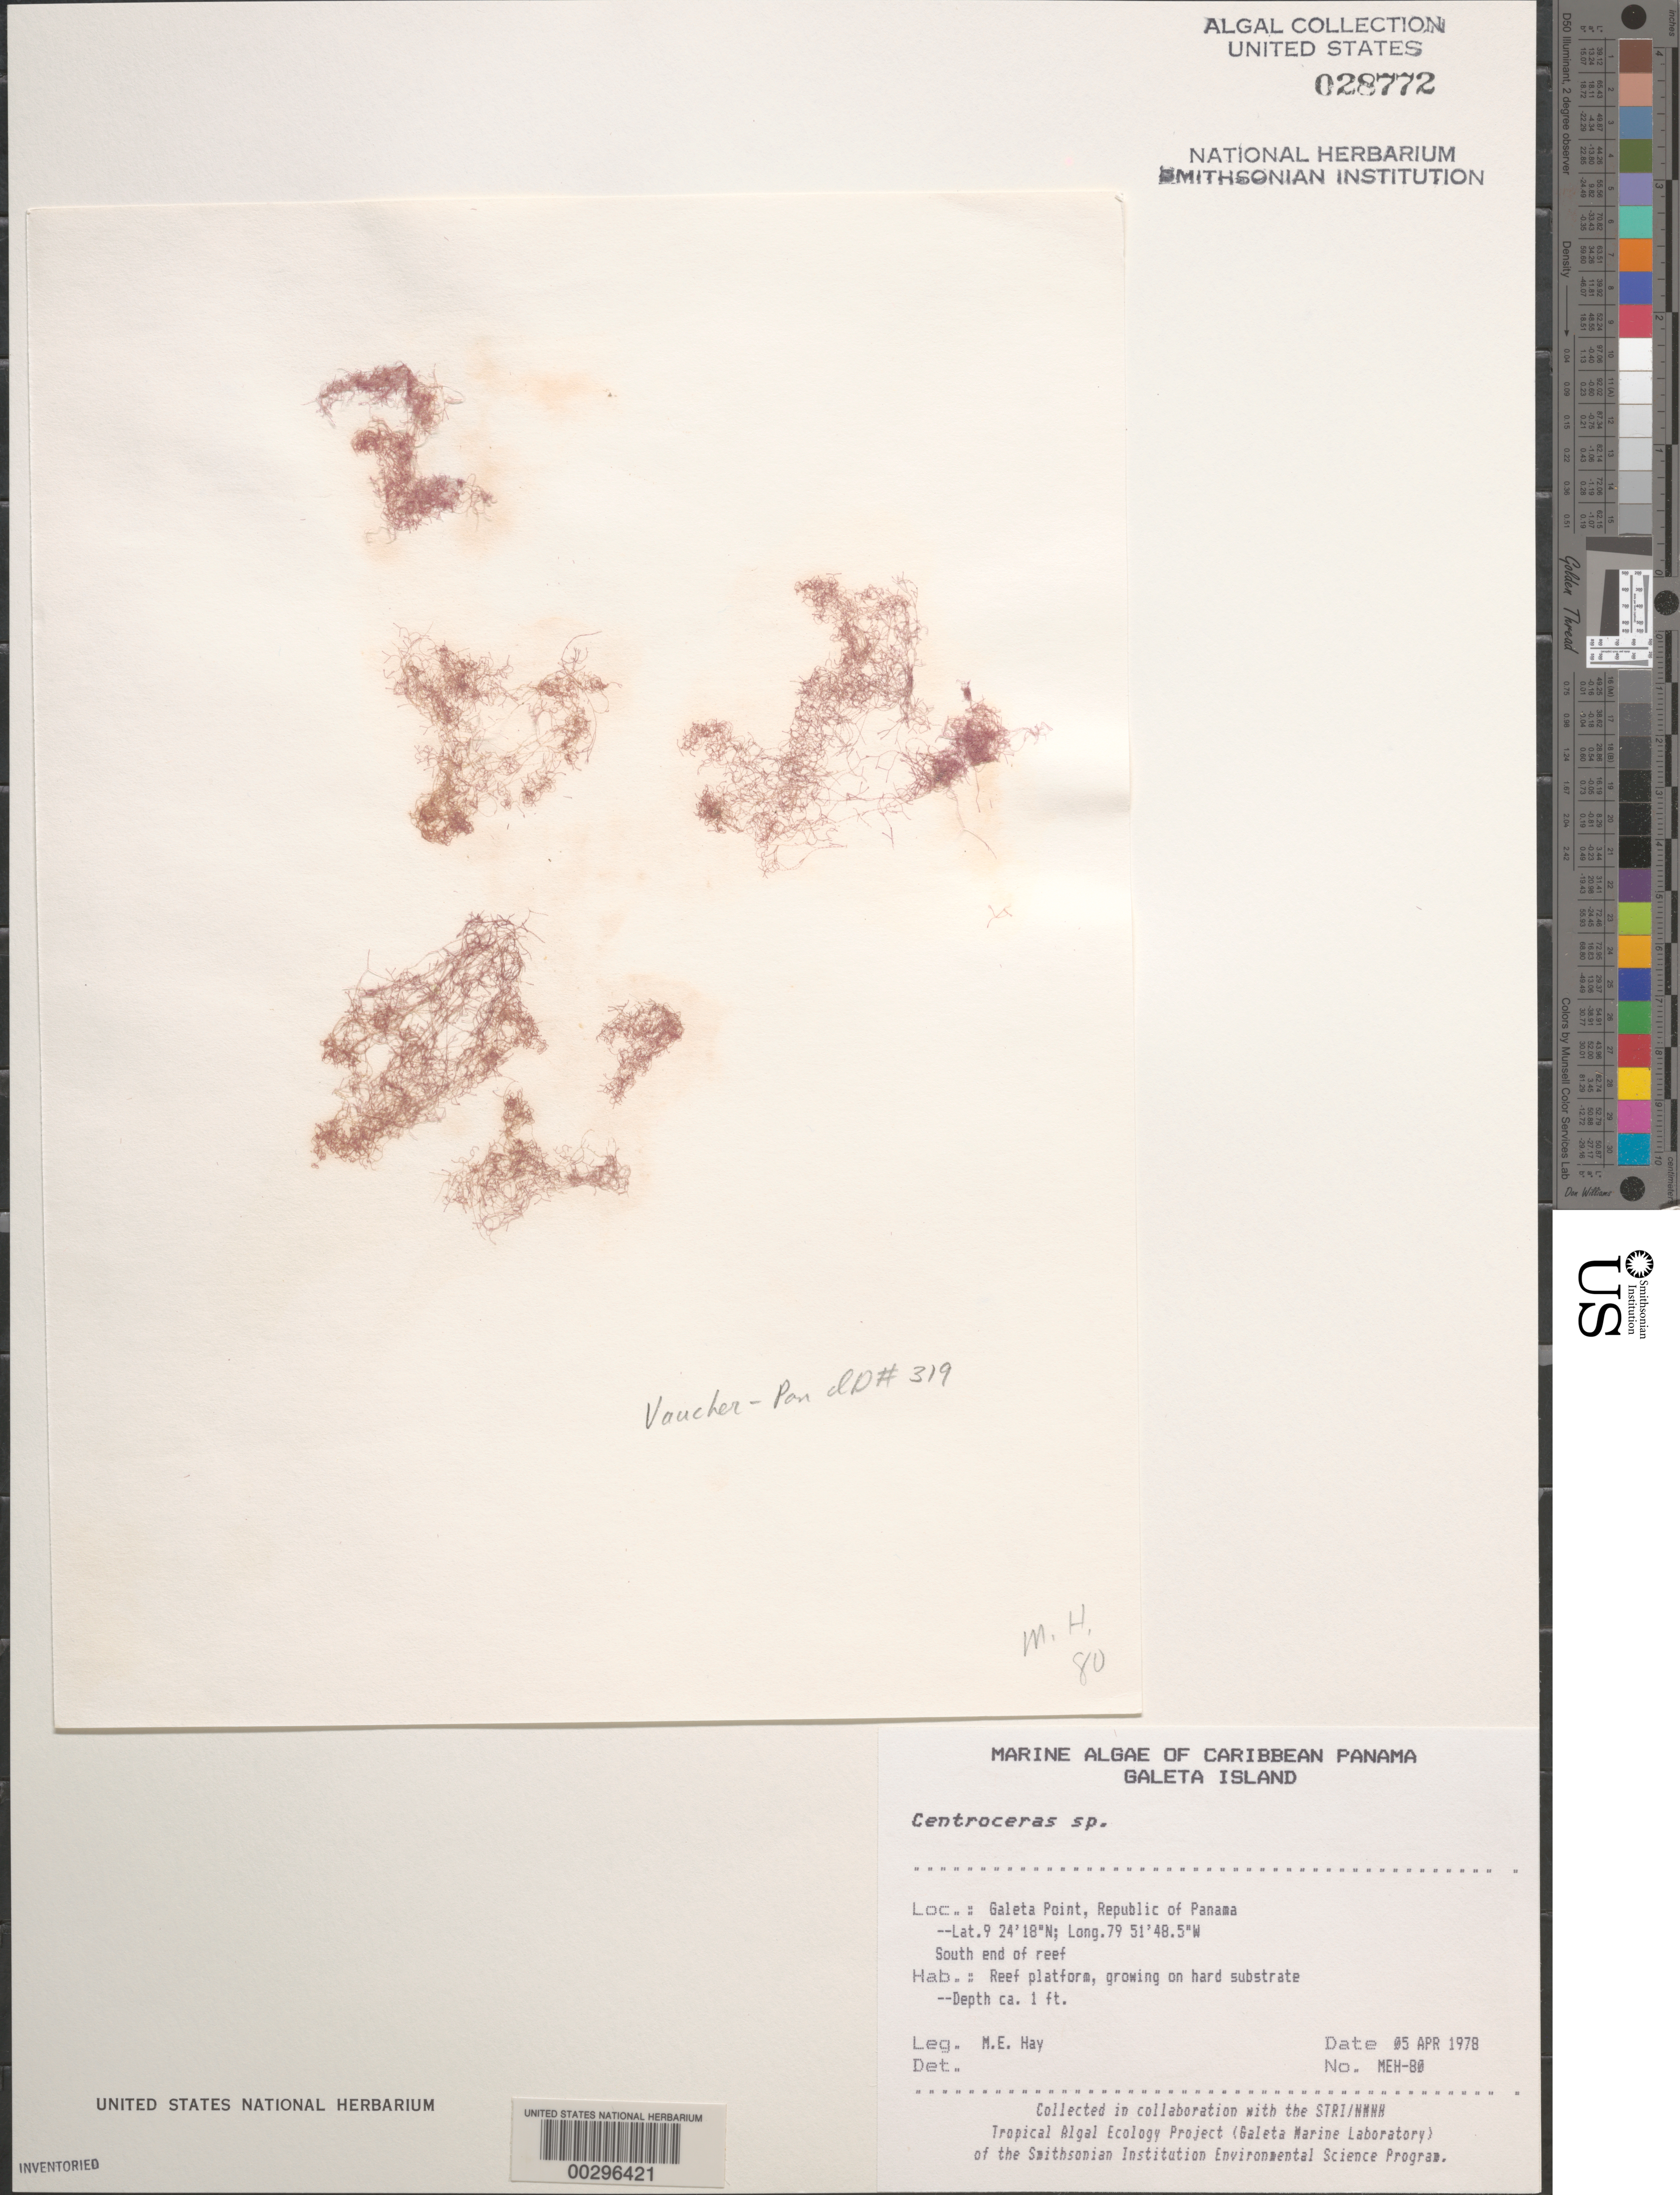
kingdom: Plantae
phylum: Rhodophyta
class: Florideophyceae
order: Ceramiales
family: Ceramiaceae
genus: Centroceras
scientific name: Centroceras sp.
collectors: M. E. Hay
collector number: MEH-80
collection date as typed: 05 Apr 1978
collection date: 1978-04-05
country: Panama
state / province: Colón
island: Galeta Island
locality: Galeta Point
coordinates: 9 24'18"N, 79 51'48.5"W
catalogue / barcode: US 28772